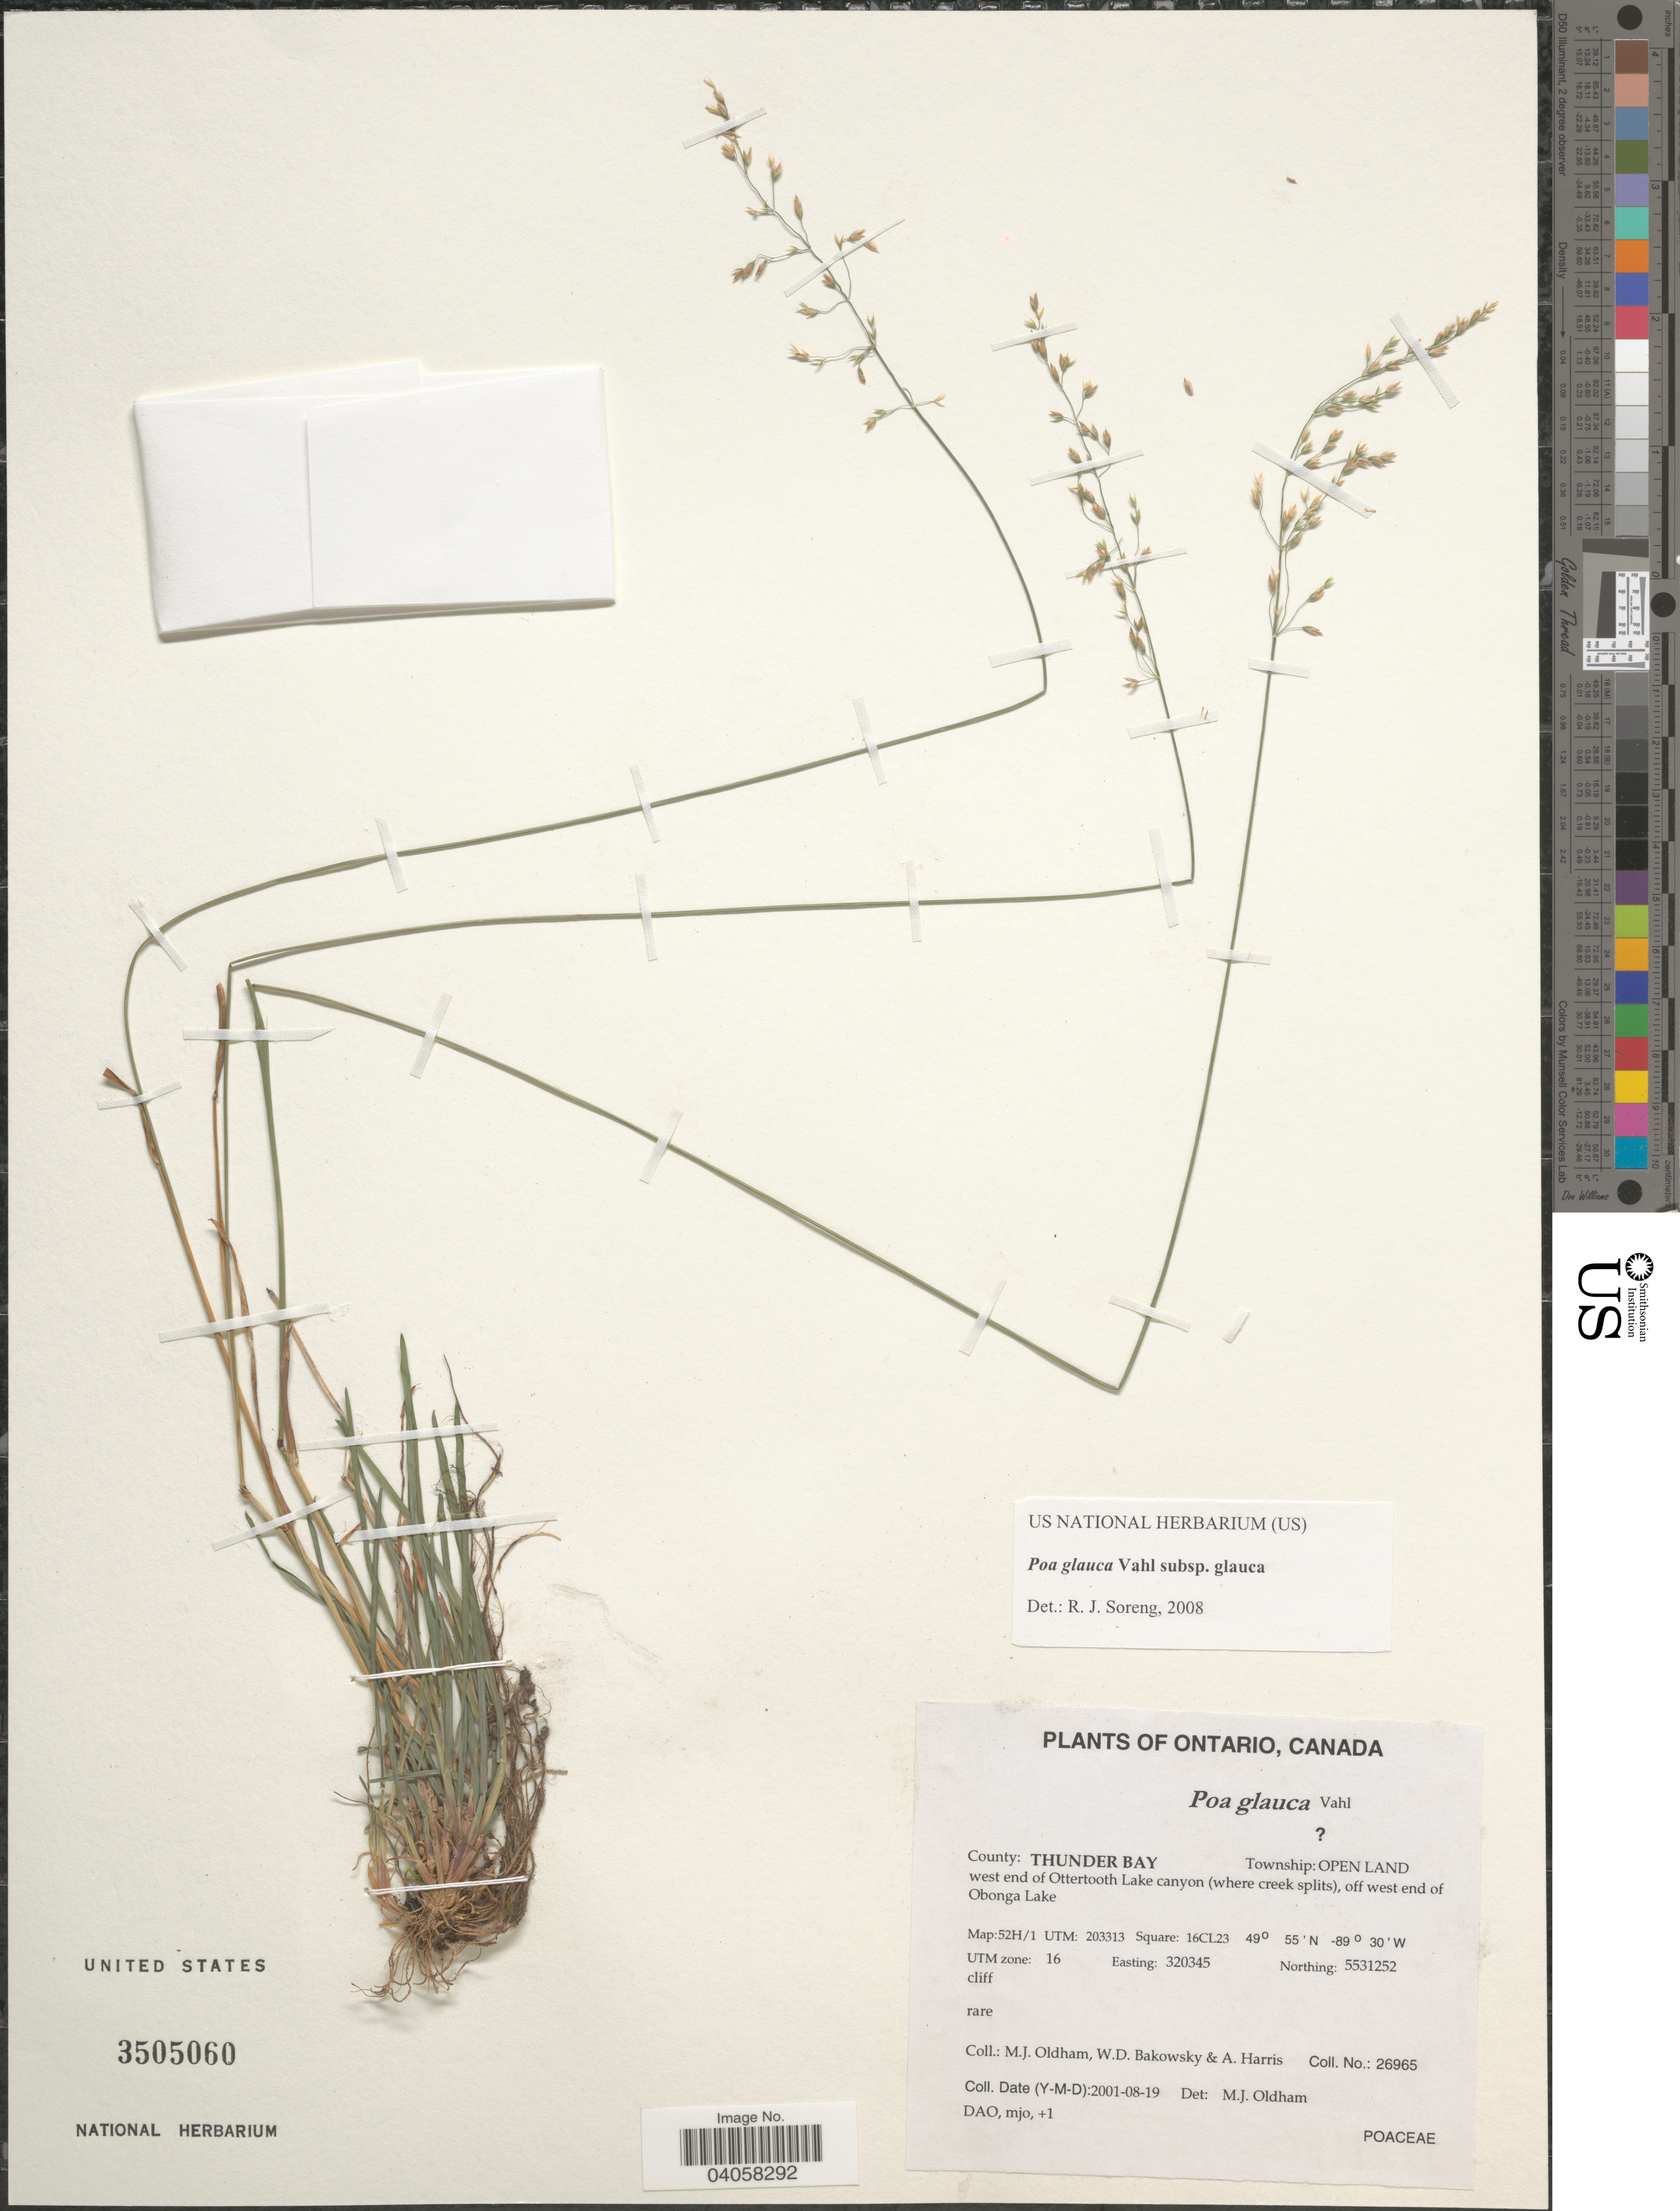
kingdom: Plantae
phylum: Tracheophyta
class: Liliopsida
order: Poales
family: Poaceae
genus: Poa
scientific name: Poa glauca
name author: Vahl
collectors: M. Oldham, W. Bakowsky & A. Harris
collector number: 26965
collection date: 2001-08-19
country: Canada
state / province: Ontario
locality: County: Thunder Bay. Township: Open Land. West end of Ottertooth Lake canyon (where creek splits), off west end of Obonga Lake. Map: 52H/1. UTM:203313. Square: 16CL23. UTM zone: 16. Easting: 320345. Northing: 5531252.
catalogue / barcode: US 3505060